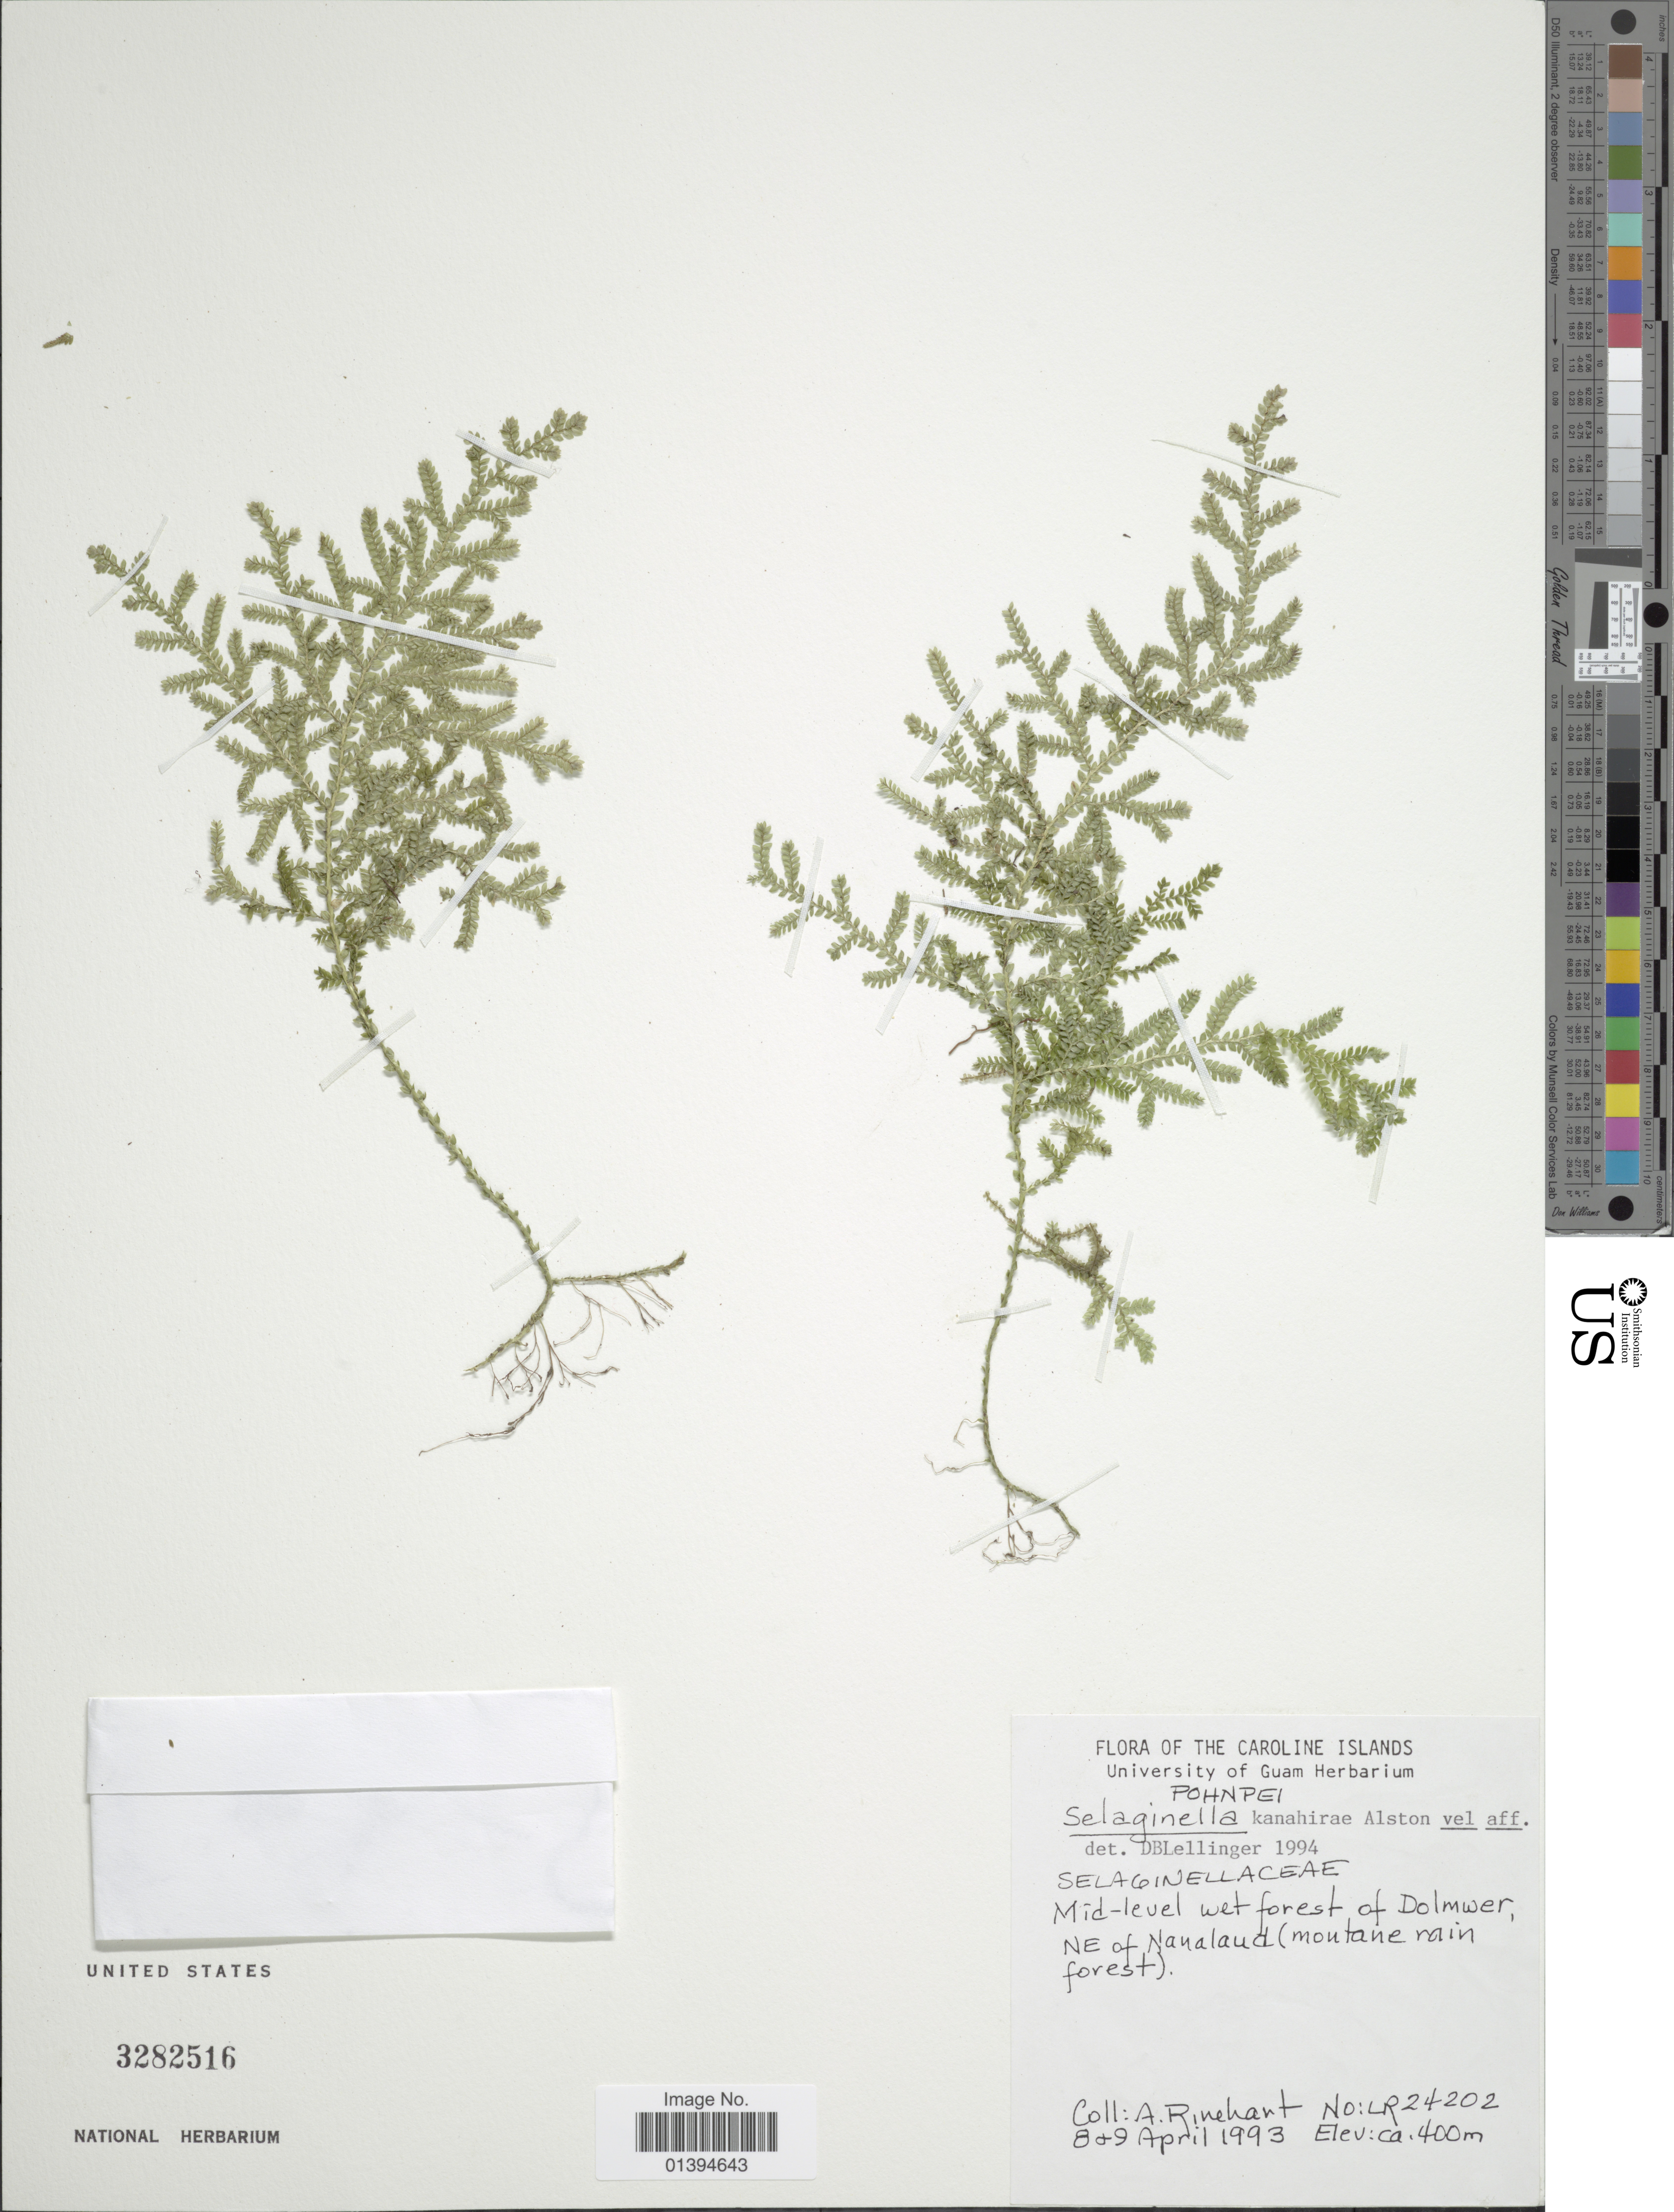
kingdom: Plantae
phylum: Tracheophyta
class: Lycopodiopsida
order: Selaginellales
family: Selaginellaceae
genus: Selaginella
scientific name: Selaginella kanehirae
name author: Alston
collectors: A. Rinehart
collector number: LR24202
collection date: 1993-04-08/1993-04-09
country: Micronesia, Federated States of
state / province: Pohnpei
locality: Caroline Islands, mid-level wet forest of Dolmwer, NE of Nanalaud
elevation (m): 400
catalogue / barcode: US 3282516